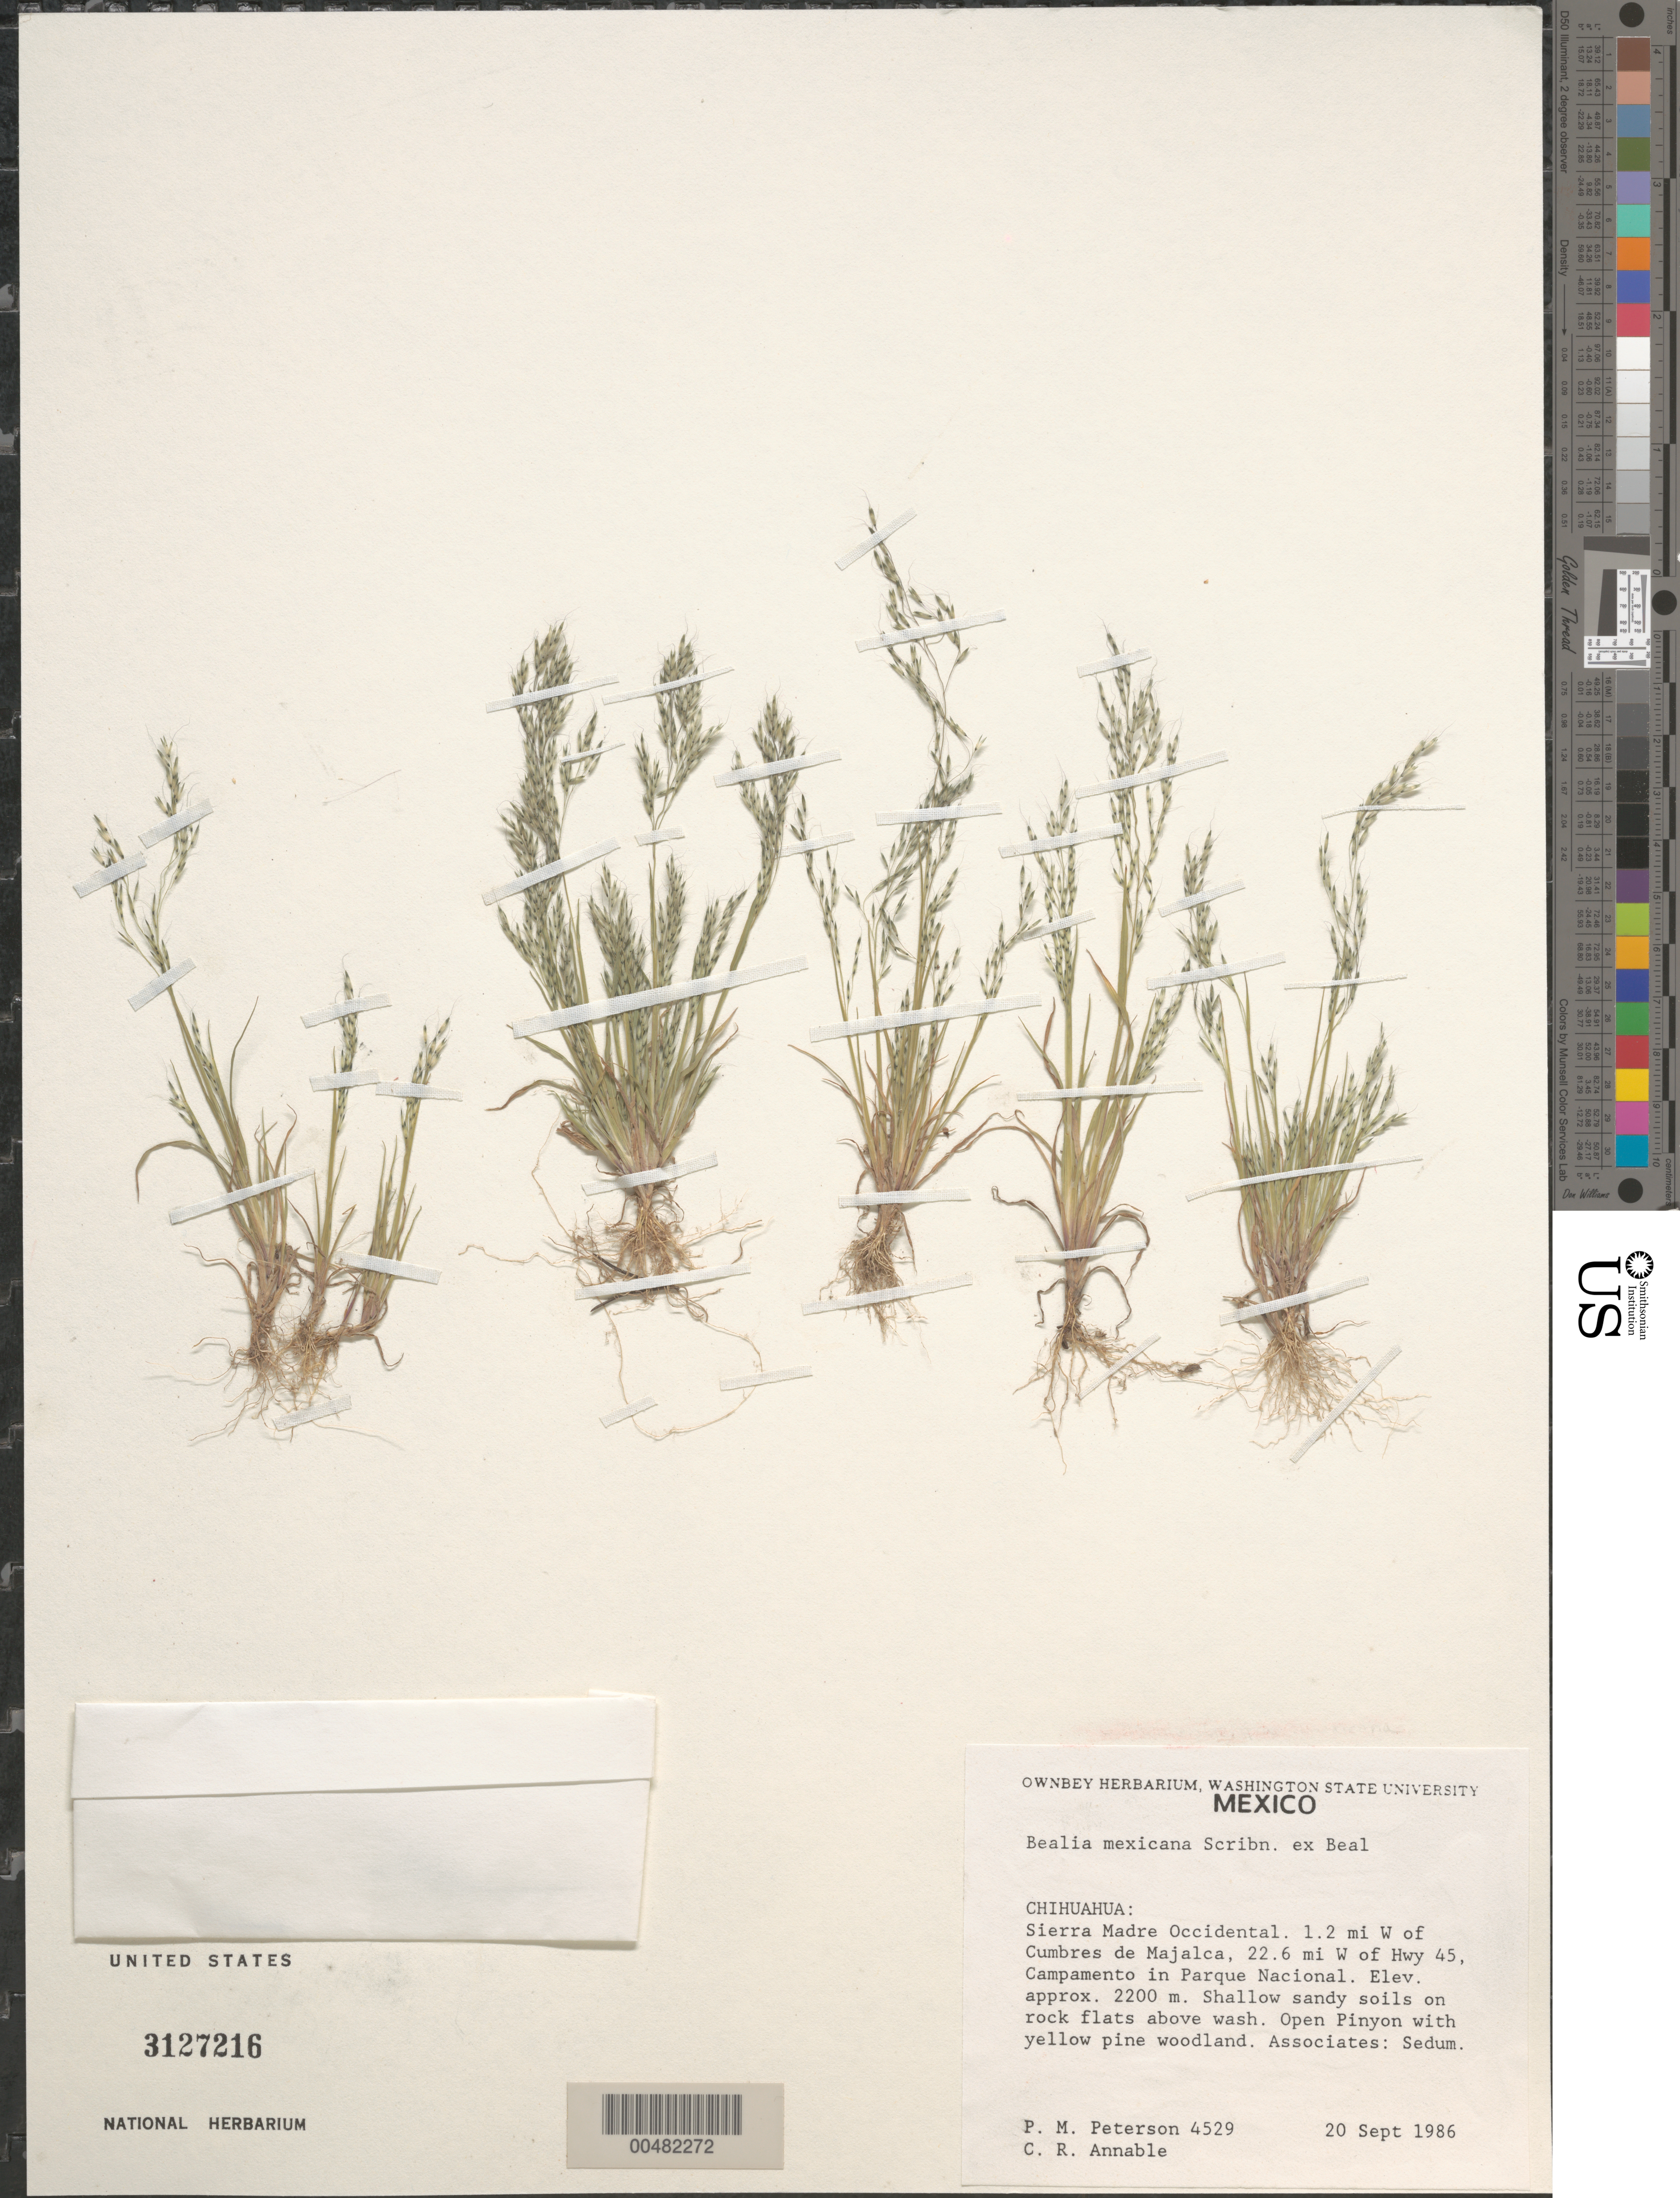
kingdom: Plantae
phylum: Tracheophyta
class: Liliopsida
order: Poales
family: Poaceae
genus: Bealia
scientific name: Bealia mexicana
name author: Scribn. in Hack.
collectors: P. M. Peterson & C. R. Annable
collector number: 4529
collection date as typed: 20 Sep 1986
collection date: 1986-09-20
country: Mexico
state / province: Chihuahua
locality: Sierra Madre Occidental, 1.2 mi W of Cumbres de Majalca, 22.6 mi W of Hwy 45, Campamento in Parque Nacional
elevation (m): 2200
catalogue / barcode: US 3127216